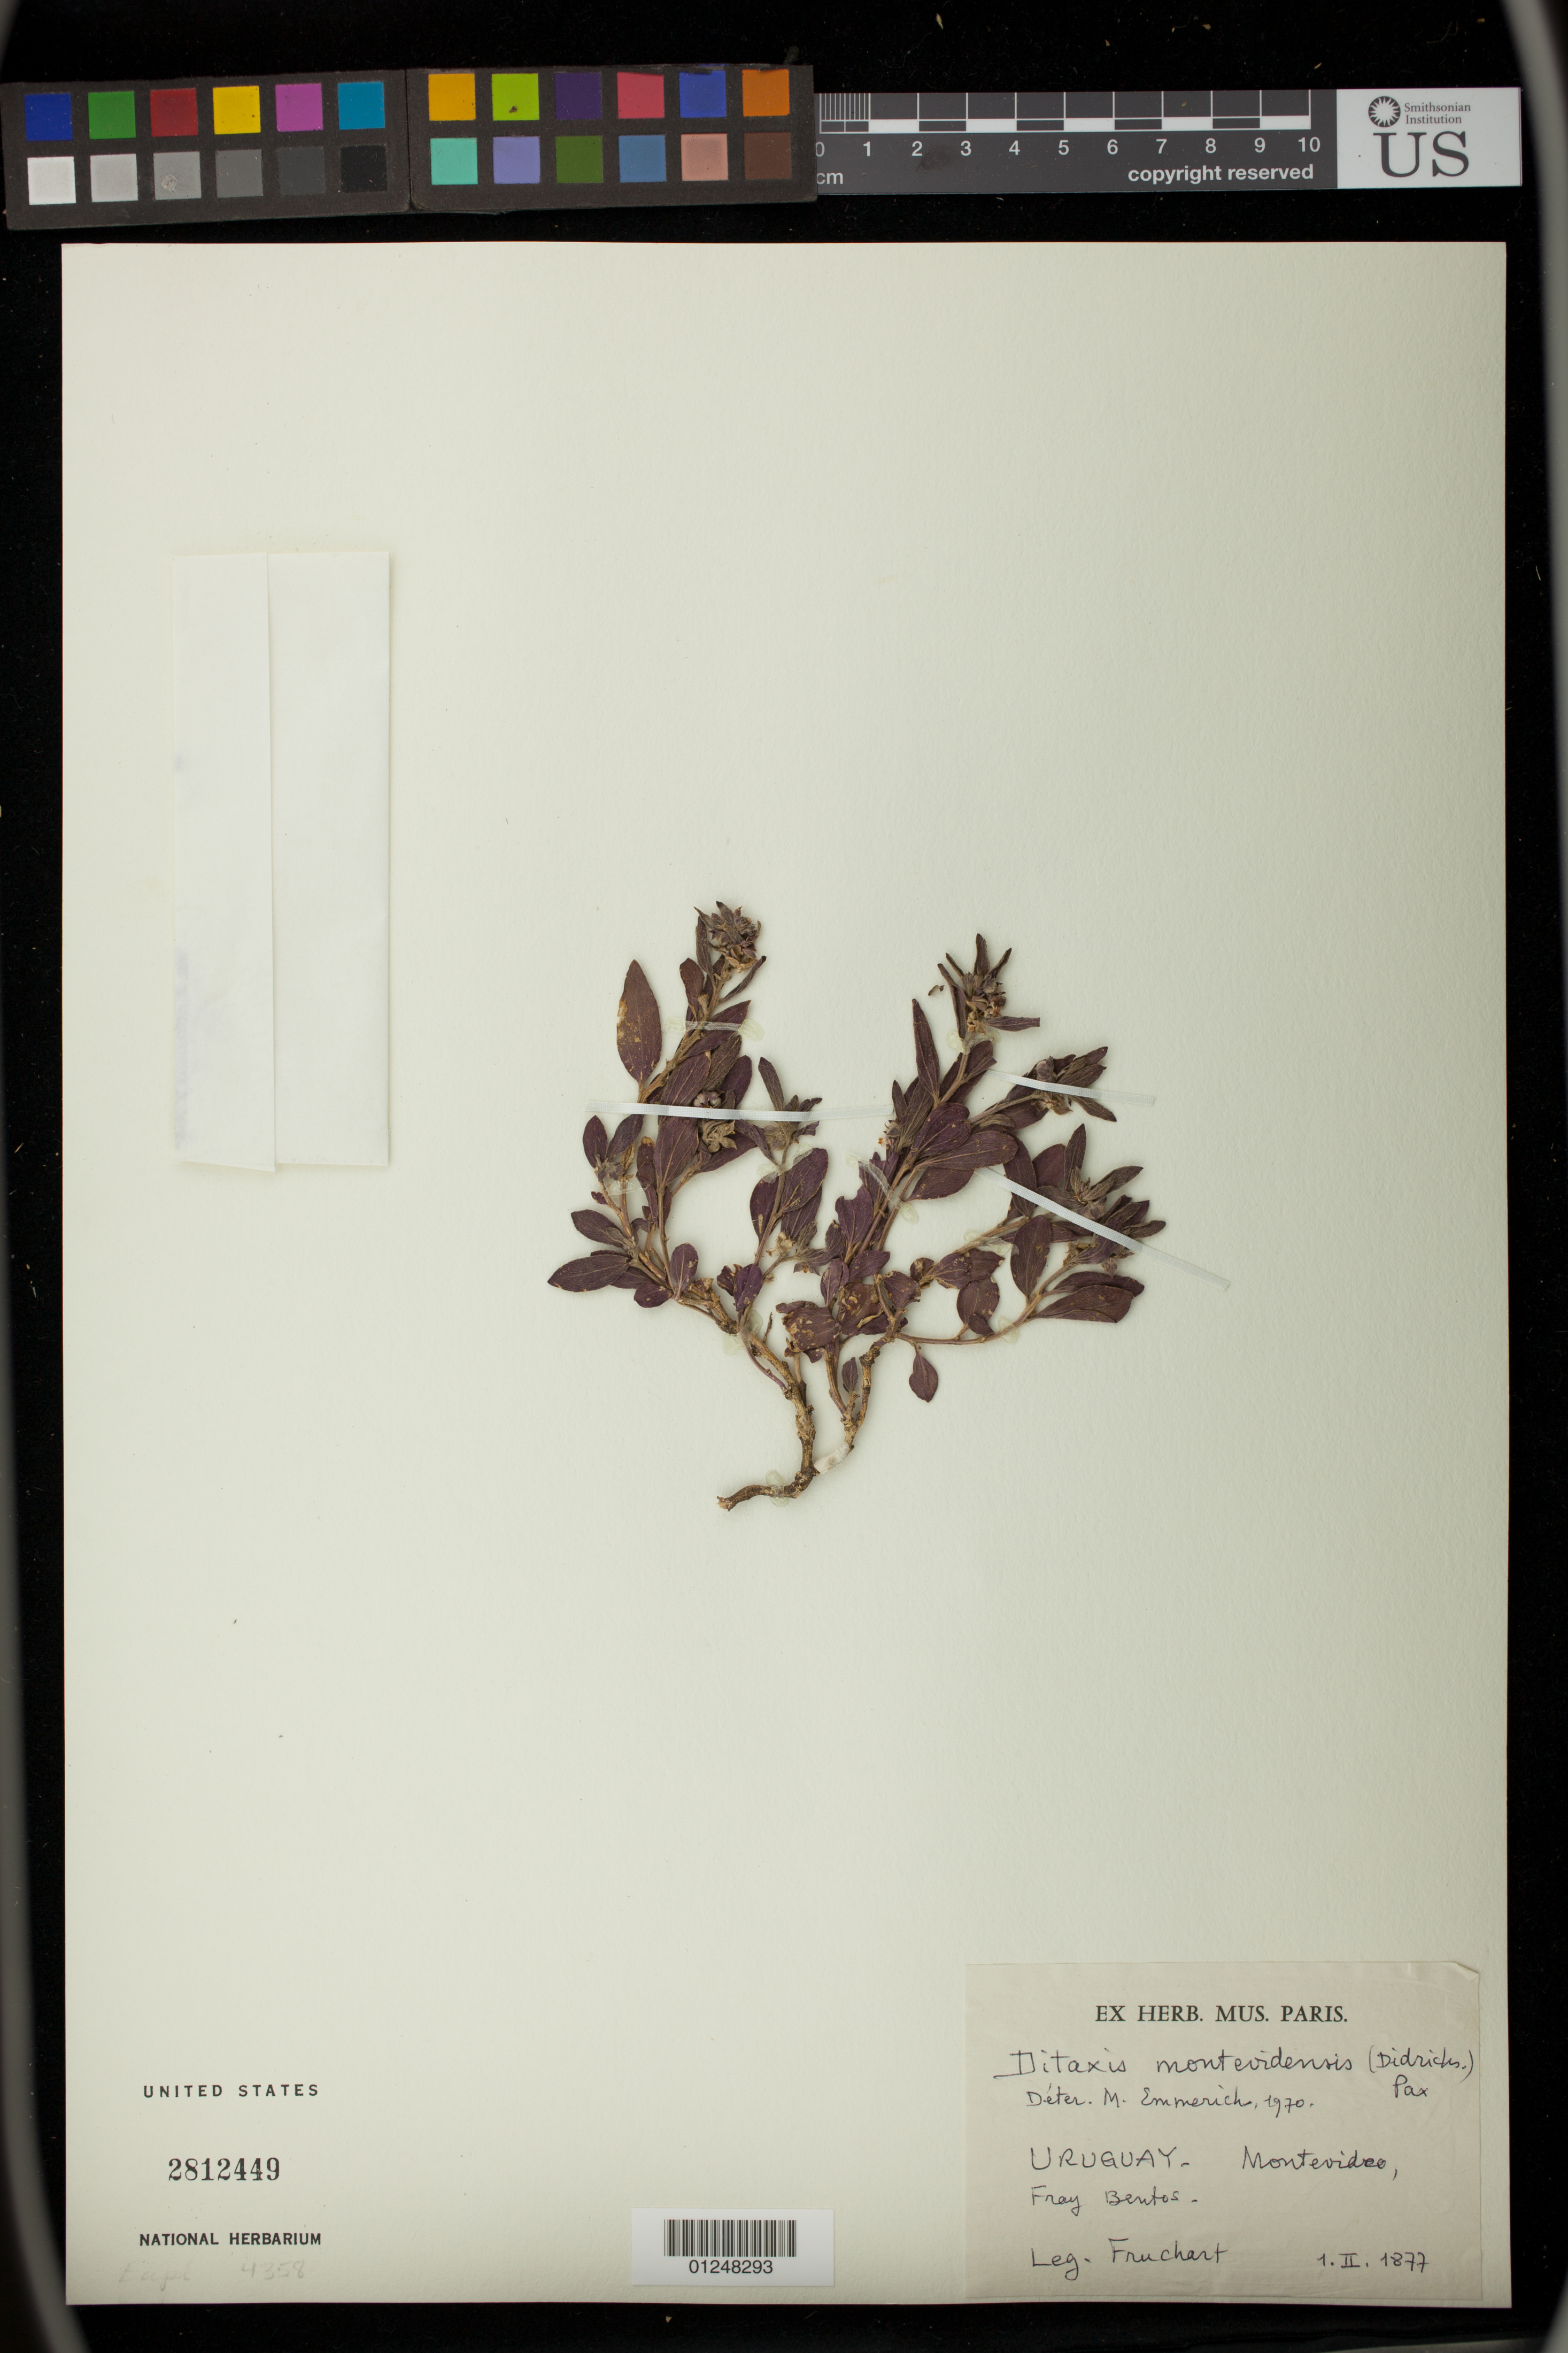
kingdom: Plantae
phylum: Tracheophyta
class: Magnoliopsida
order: Malpighiales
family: Euphorbiaceae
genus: Argythamnia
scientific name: Argythamnia montevidensis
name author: (Didr.) Müll. Arg.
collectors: C. Fruchart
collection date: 1877-02-01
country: Uruguay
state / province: Montevideo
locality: Fray Bentos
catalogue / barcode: US 2812449